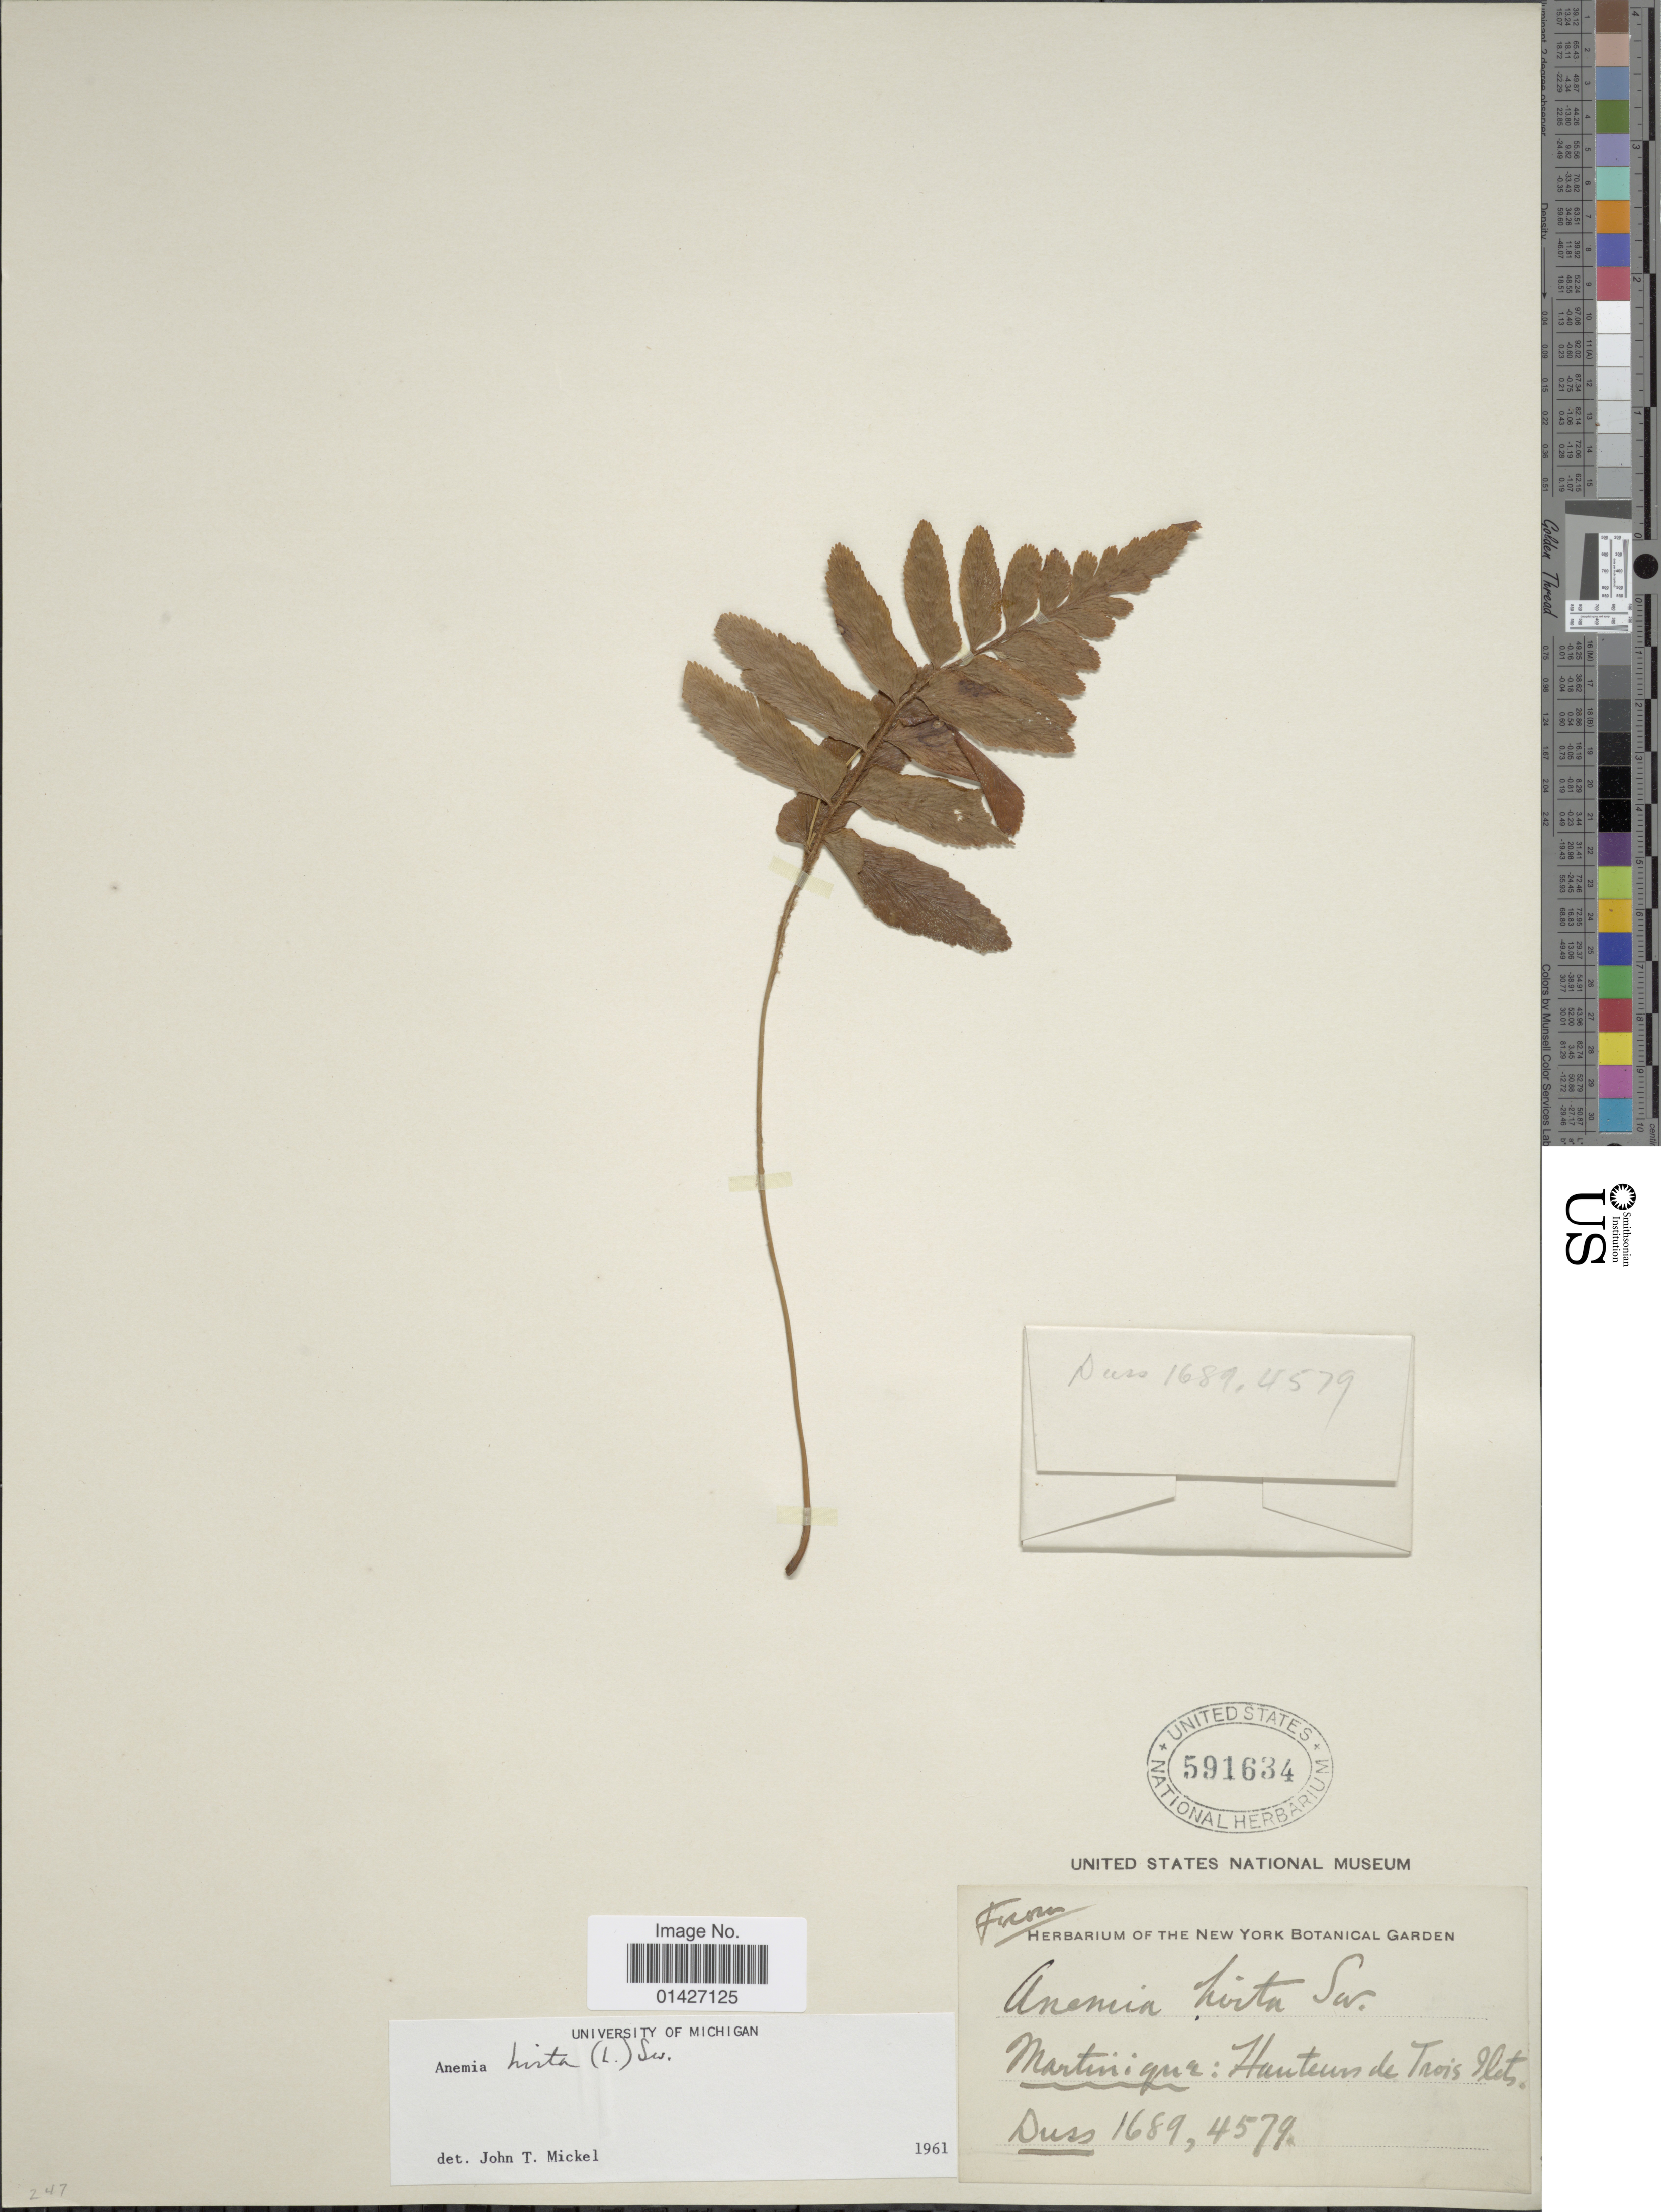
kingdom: Plantae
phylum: Tracheophyta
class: Polypodiopsida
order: Schizaeales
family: Anemiaceae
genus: Anemia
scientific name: Anemia hirta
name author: (L.) Sw.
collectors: -. Duss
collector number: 1689, 4579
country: Martinique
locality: Hauteurs de Trois Ilets.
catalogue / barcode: US 591634